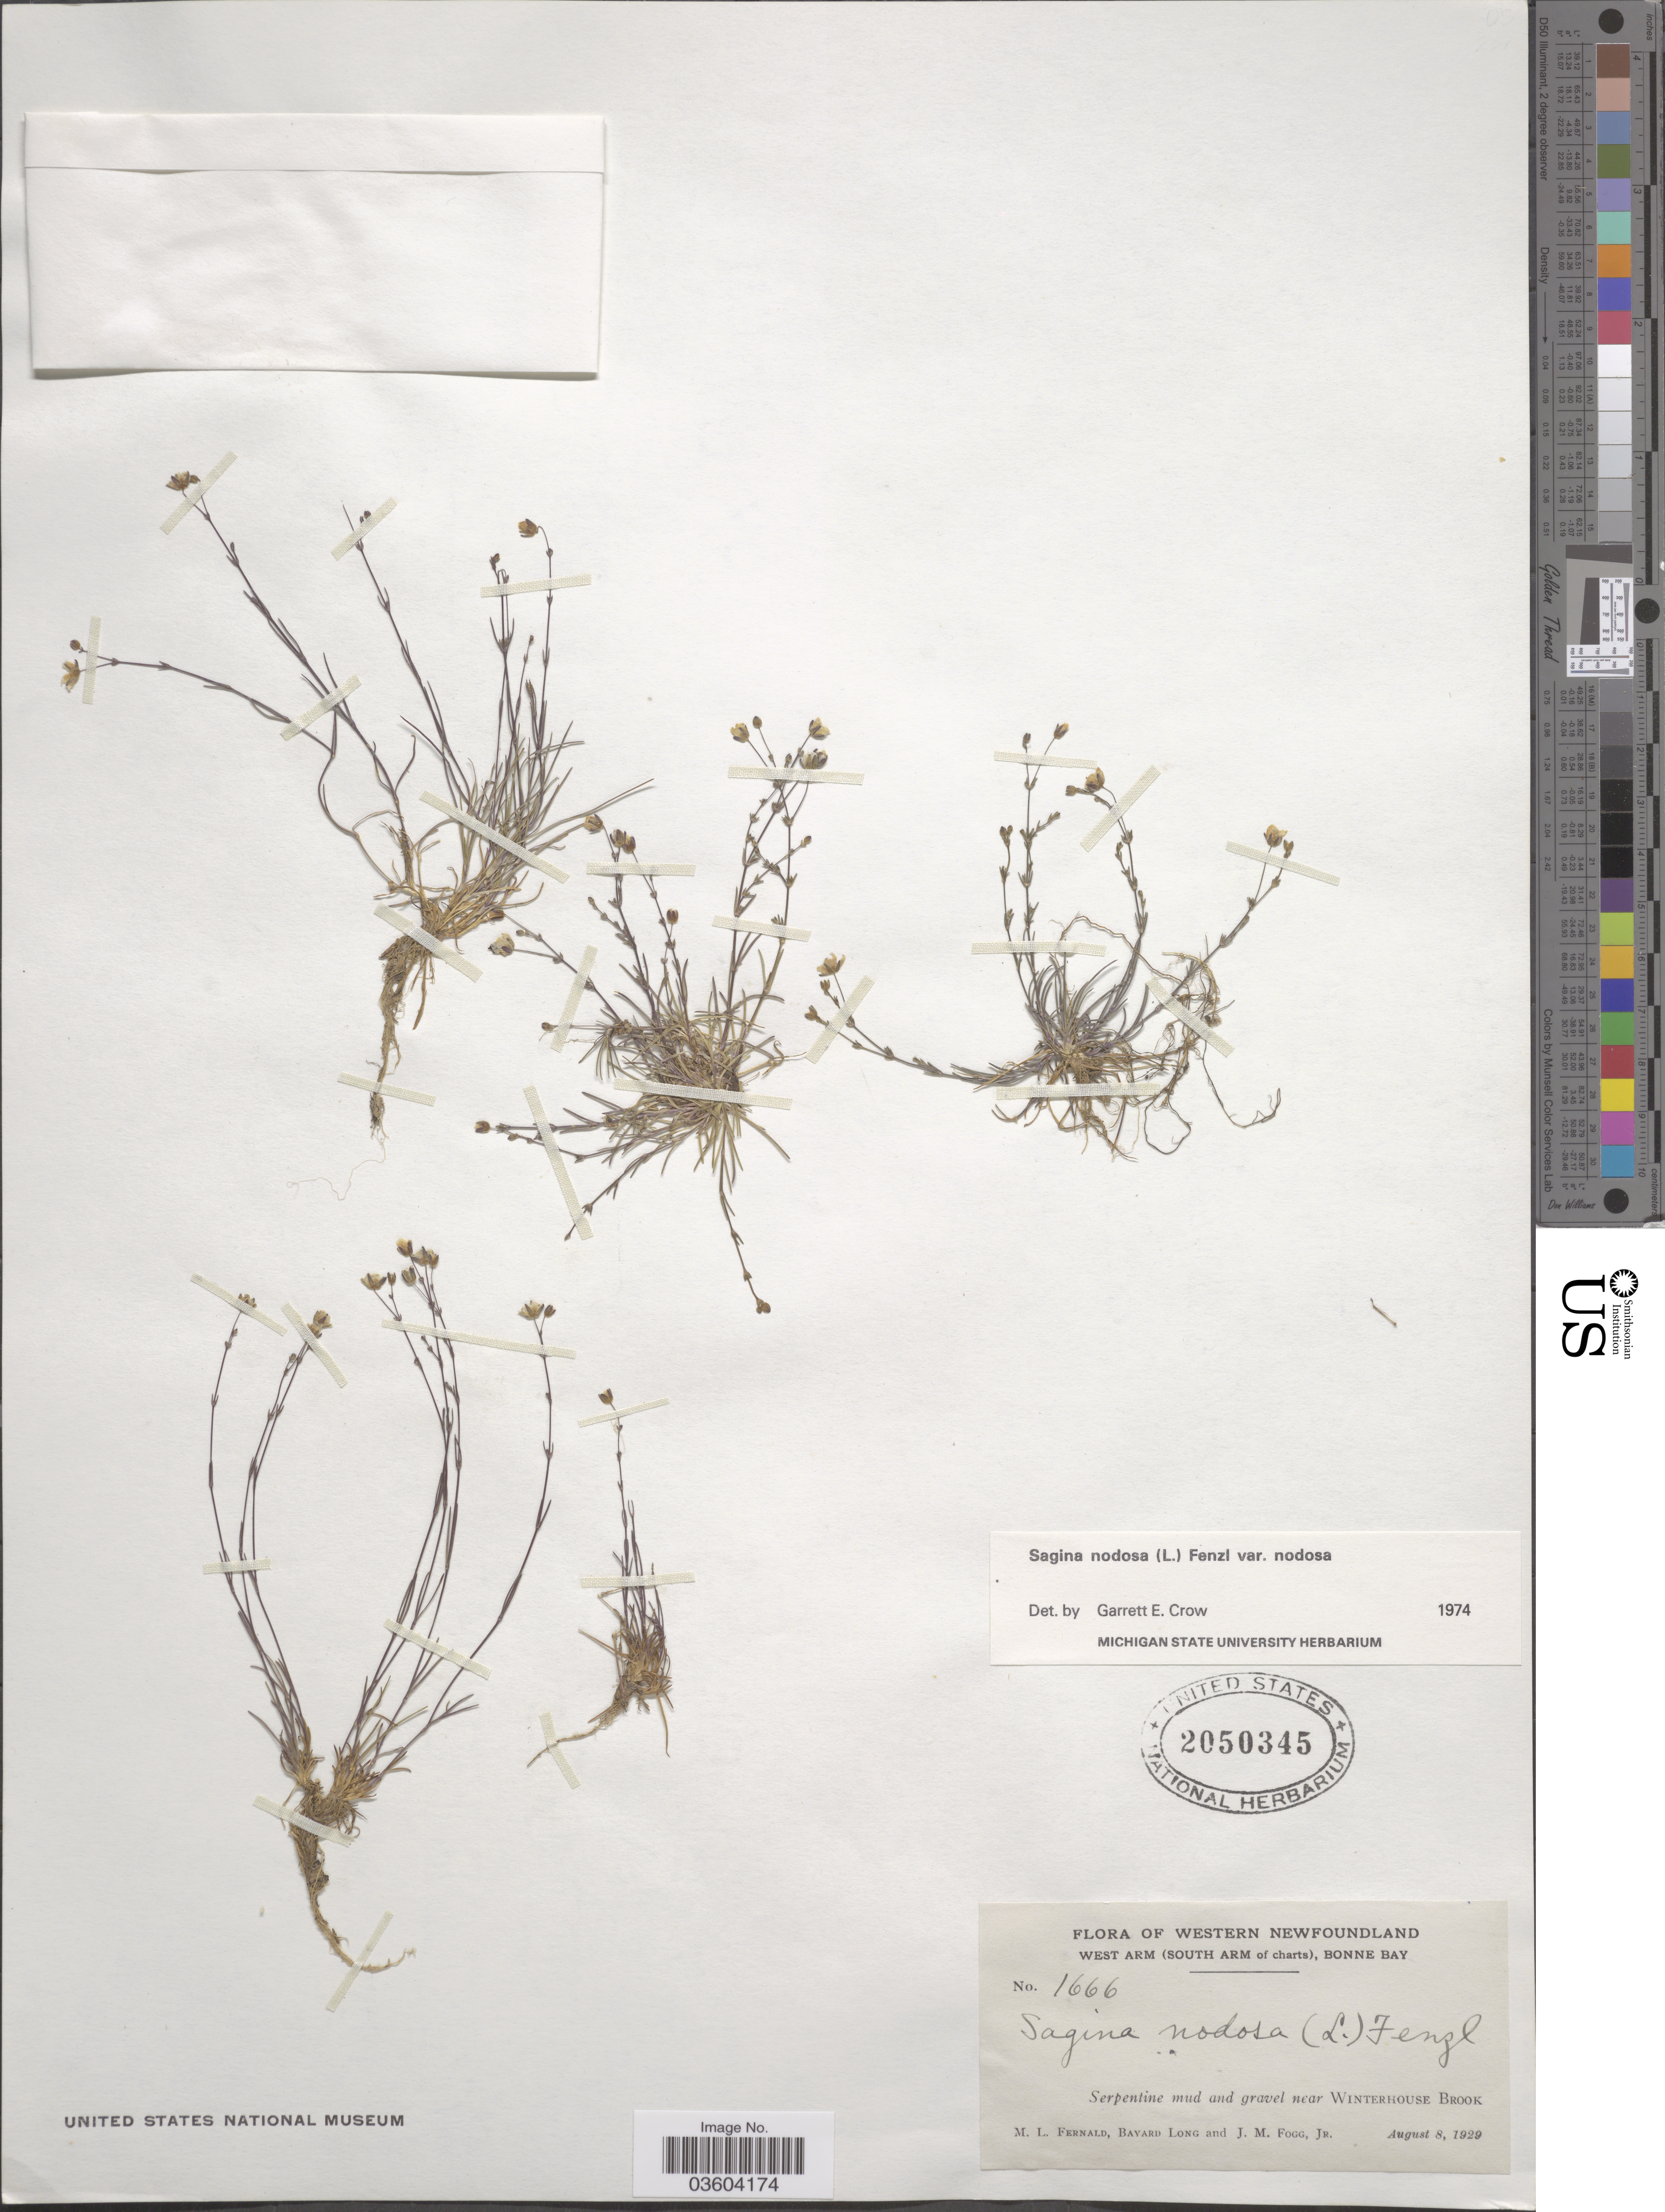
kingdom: Plantae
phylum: Tracheophyta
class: Magnoliopsida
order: Caryophyllales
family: Caryophyllaceae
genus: Sagina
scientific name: Sagina nodosa var. nodosa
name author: (L.) Fenzl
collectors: M. L. Fernald, B. Long & J. Fogg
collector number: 1666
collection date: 1929-08-08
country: Canada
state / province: Newfoundland and Labrador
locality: Western Newfoundland. West Arm (South Arm of charts), Bonne Bay. Serpentine mud and gravel near Winterhouse Brook.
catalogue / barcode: US 2050345